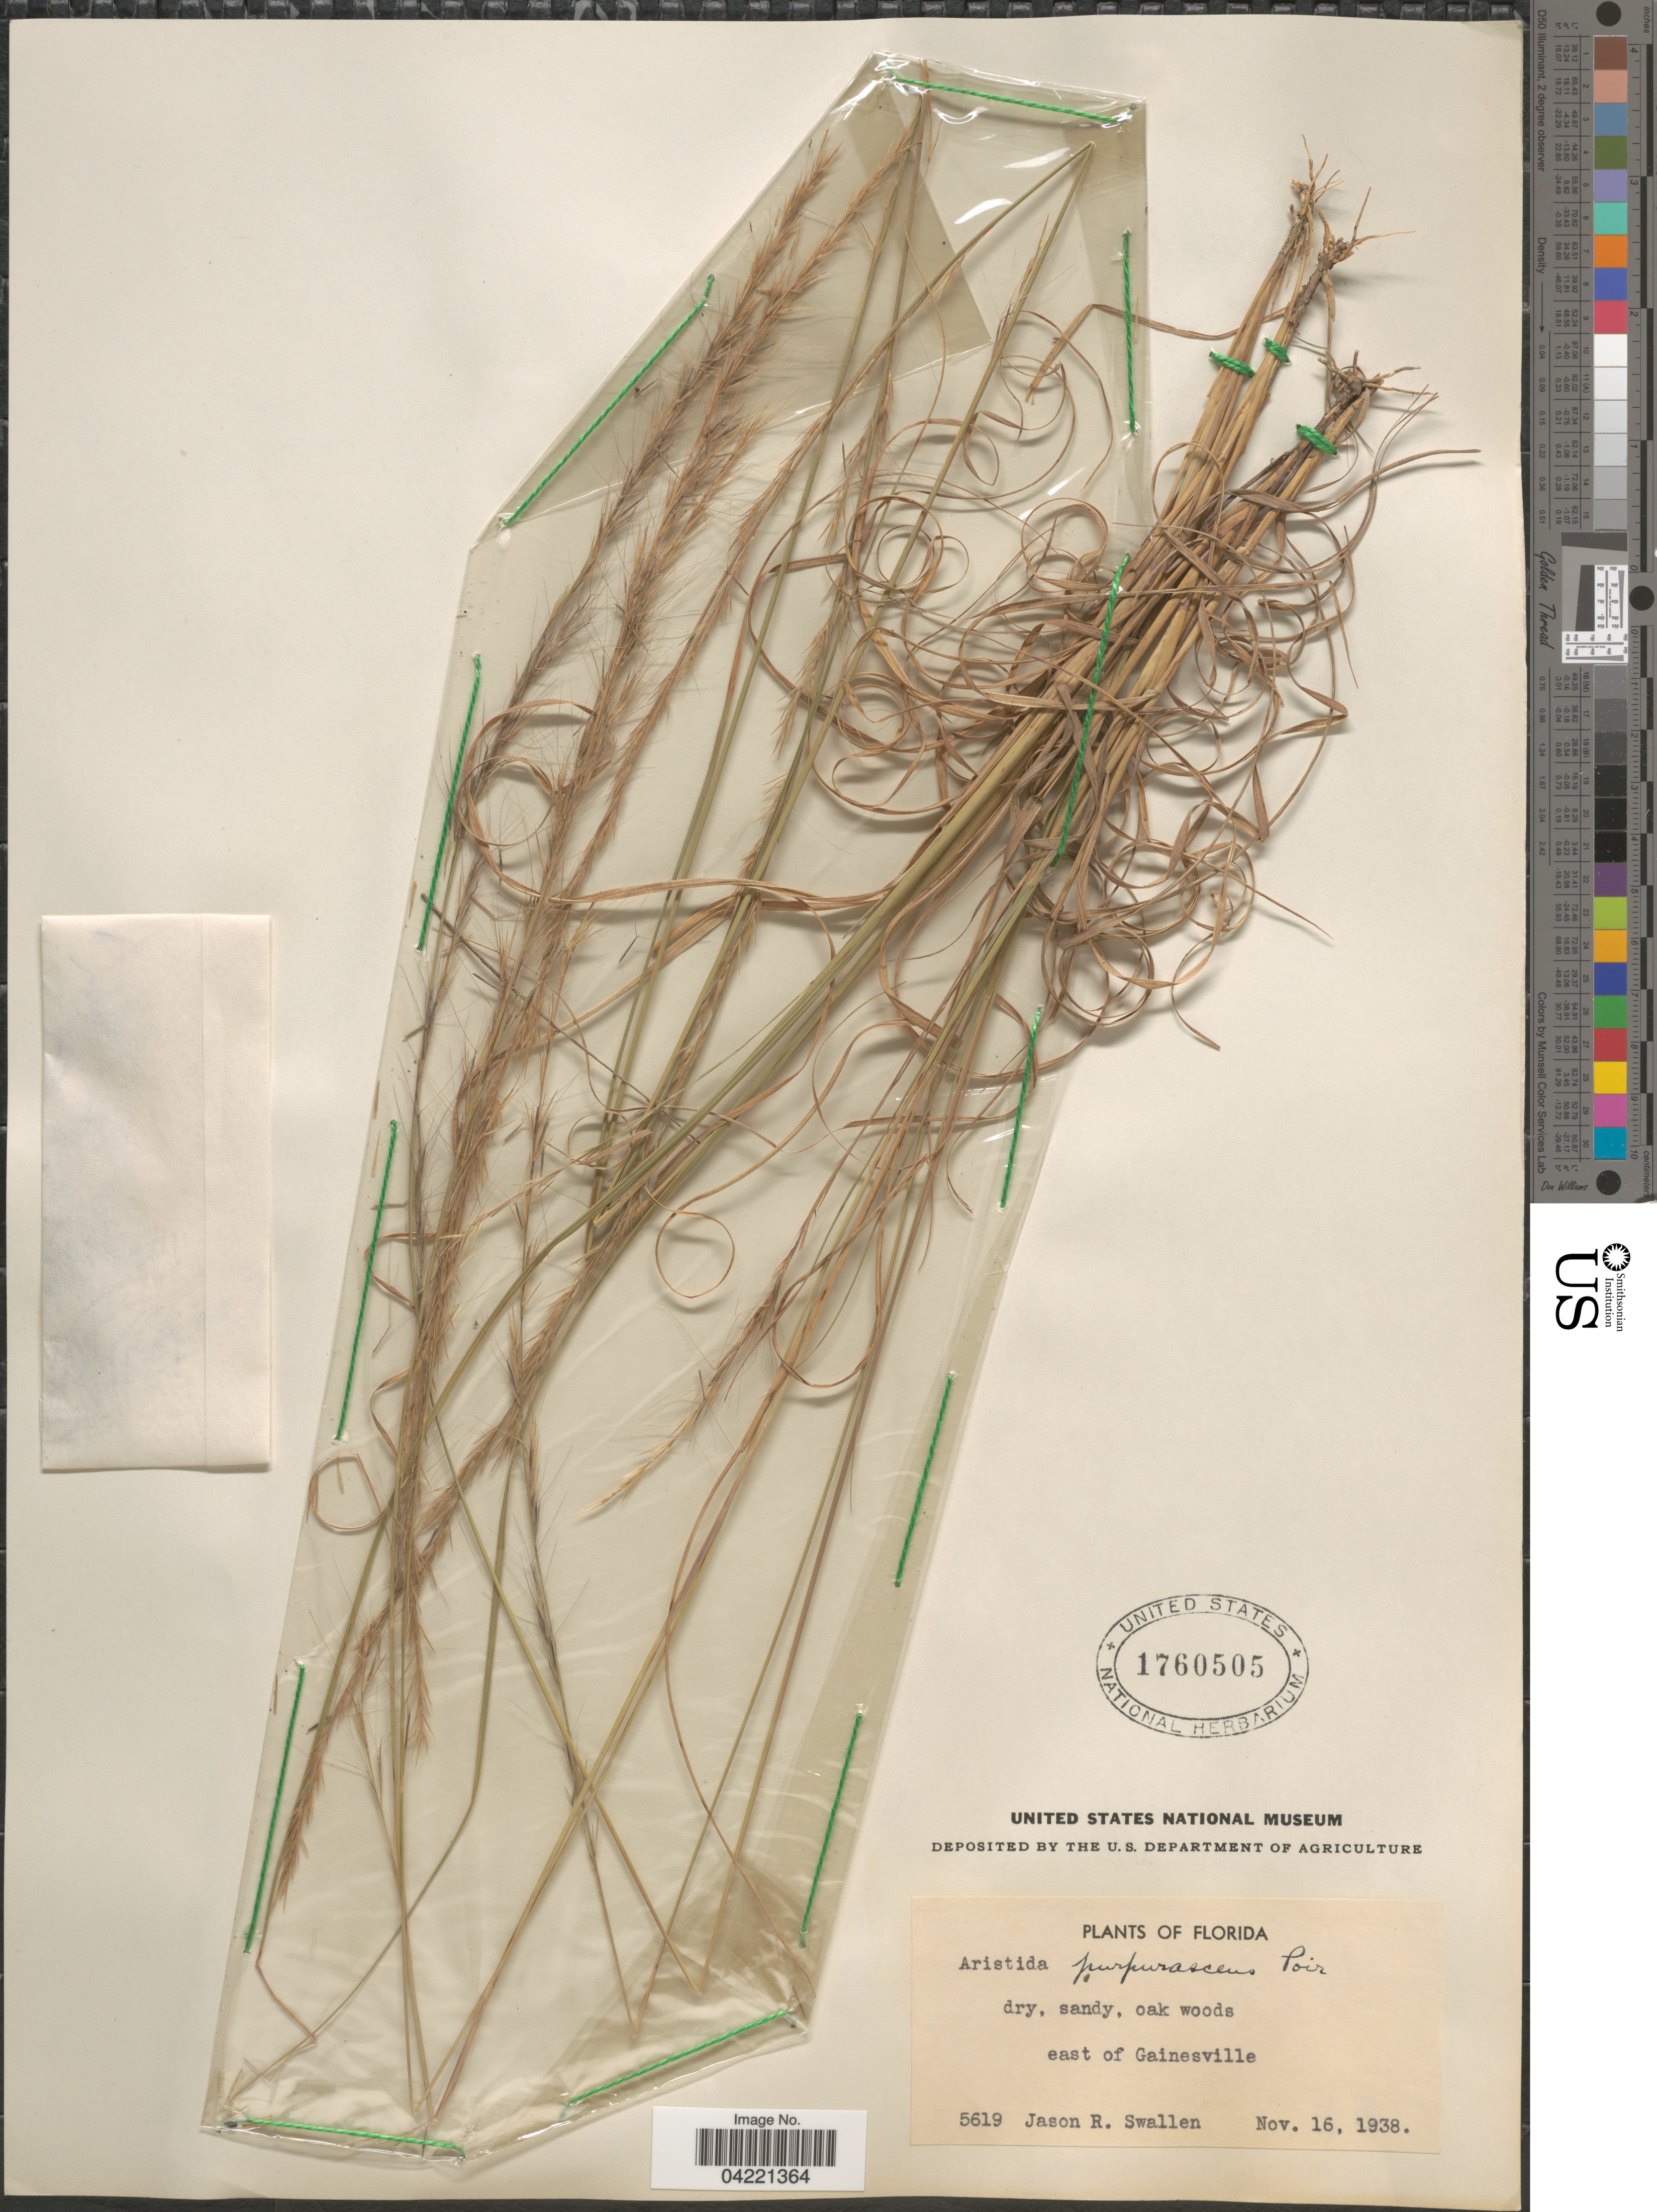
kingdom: Plantae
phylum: Tracheophyta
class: Liliopsida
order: Poales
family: Poaceae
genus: Aristida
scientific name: Aristida purpurascens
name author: Poir.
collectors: J. R. Swallen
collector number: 5619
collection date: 1938-11-16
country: United States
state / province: Florida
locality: Dry, sandy, oak woods. East of Gainesville.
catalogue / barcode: US 1760505